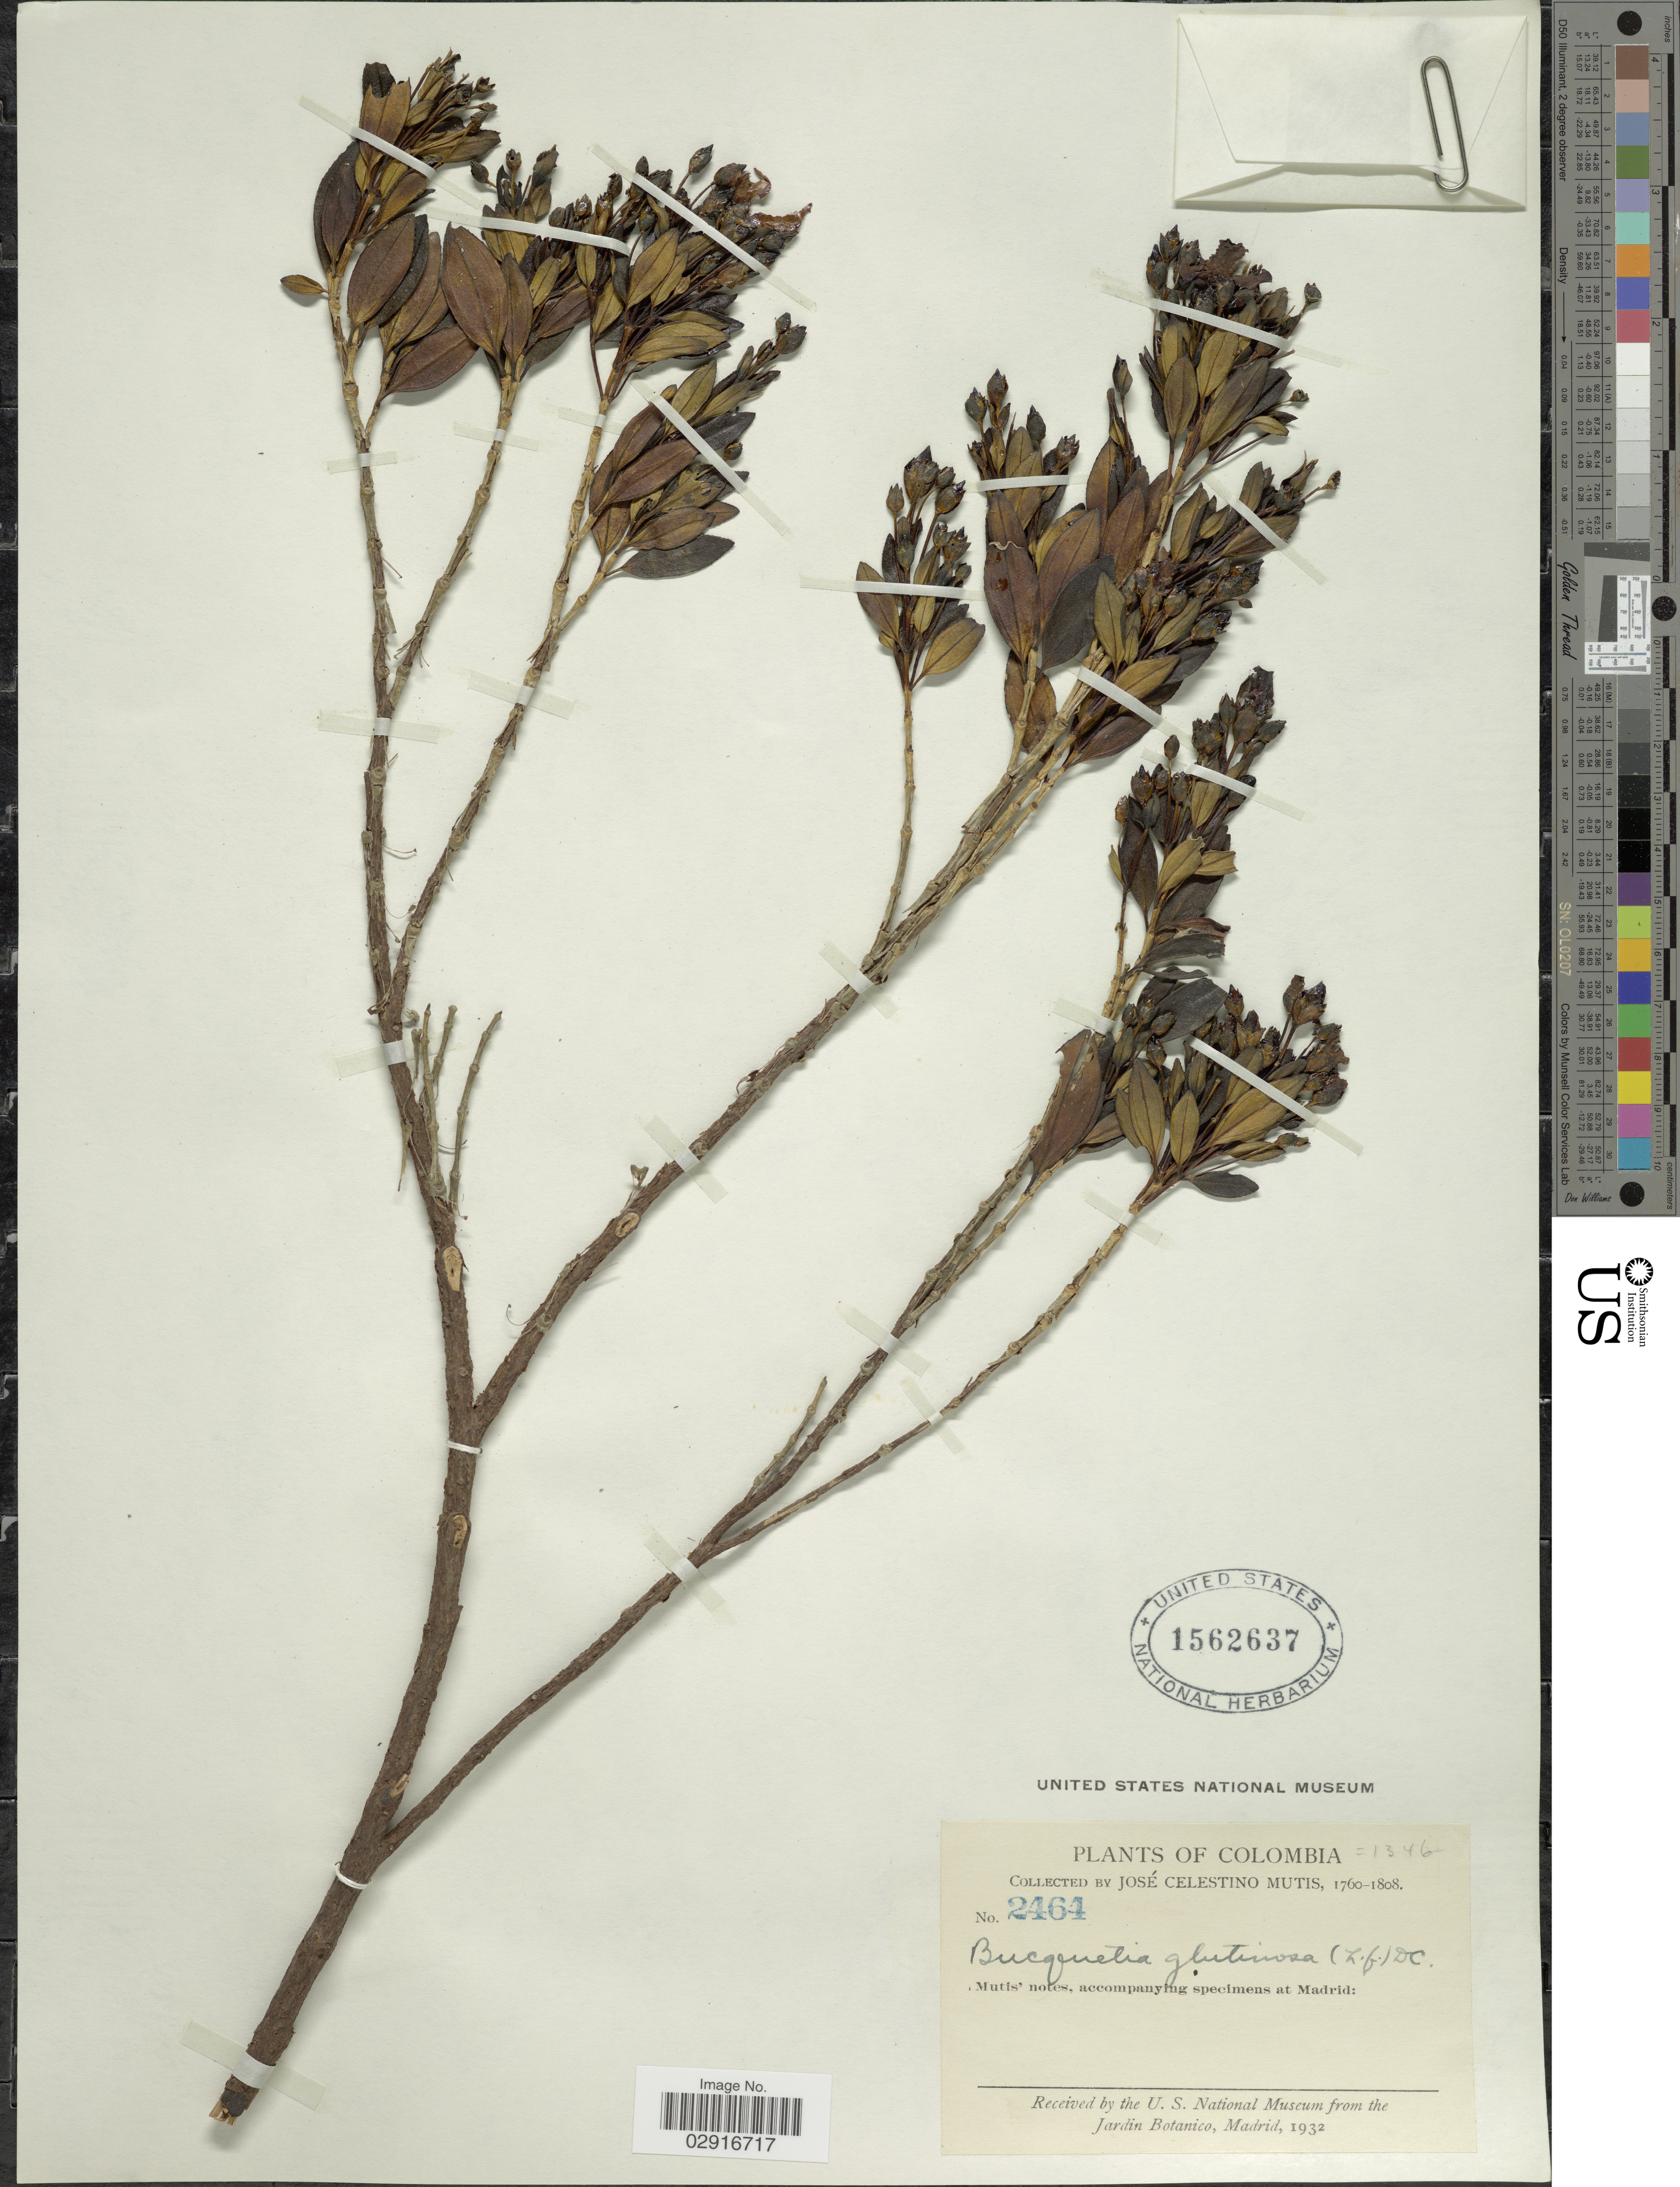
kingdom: Plantae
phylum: Tracheophyta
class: Magnoliopsida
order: Myrtales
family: Melastomataceae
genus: Bucquetia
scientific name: Bucquetia glutinosa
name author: DC.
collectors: J. C. B. Mutis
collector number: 2464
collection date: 1760/1808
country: Colombia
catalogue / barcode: US 1562637